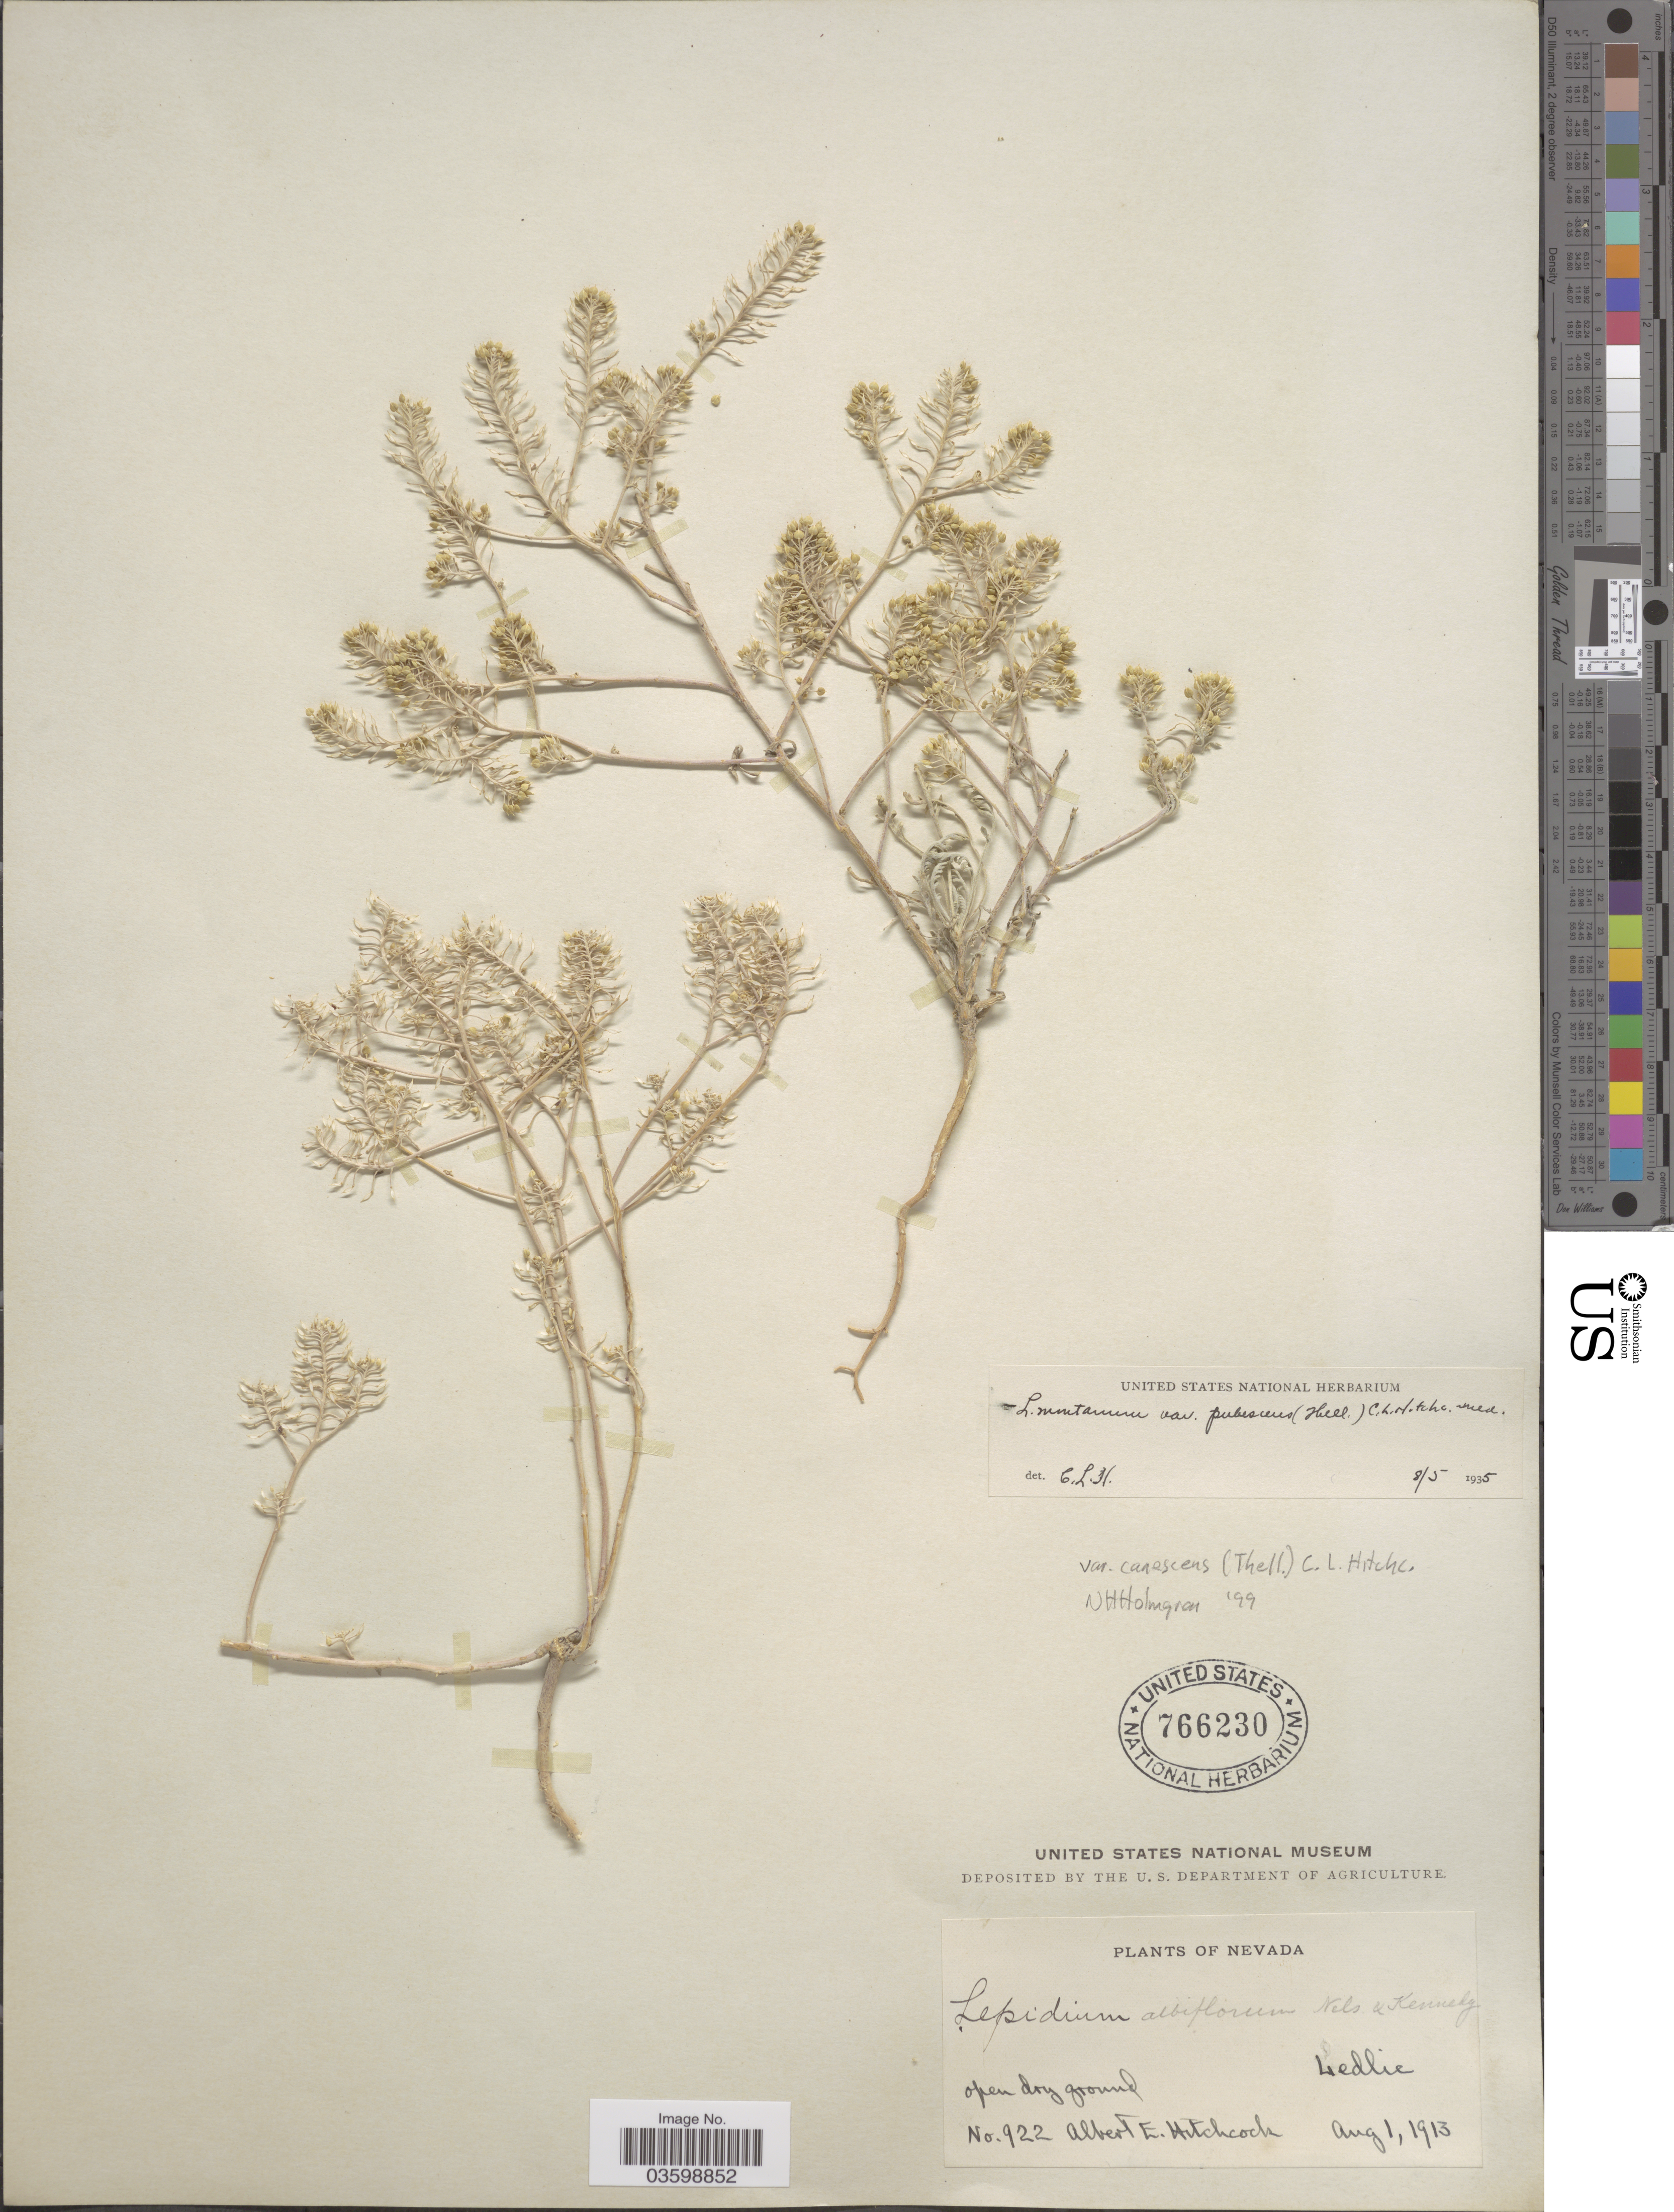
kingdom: Plantae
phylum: Tracheophyta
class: Magnoliopsida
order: Brassicales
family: Brassicaceae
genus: Lepidium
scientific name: Lepidium montanum var. canescens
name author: C.L. Hitchc.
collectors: A. Hitchcock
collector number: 922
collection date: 1913-08-01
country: United States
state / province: Nevada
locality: Open dry ground. Ledlie.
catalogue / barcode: US 766230